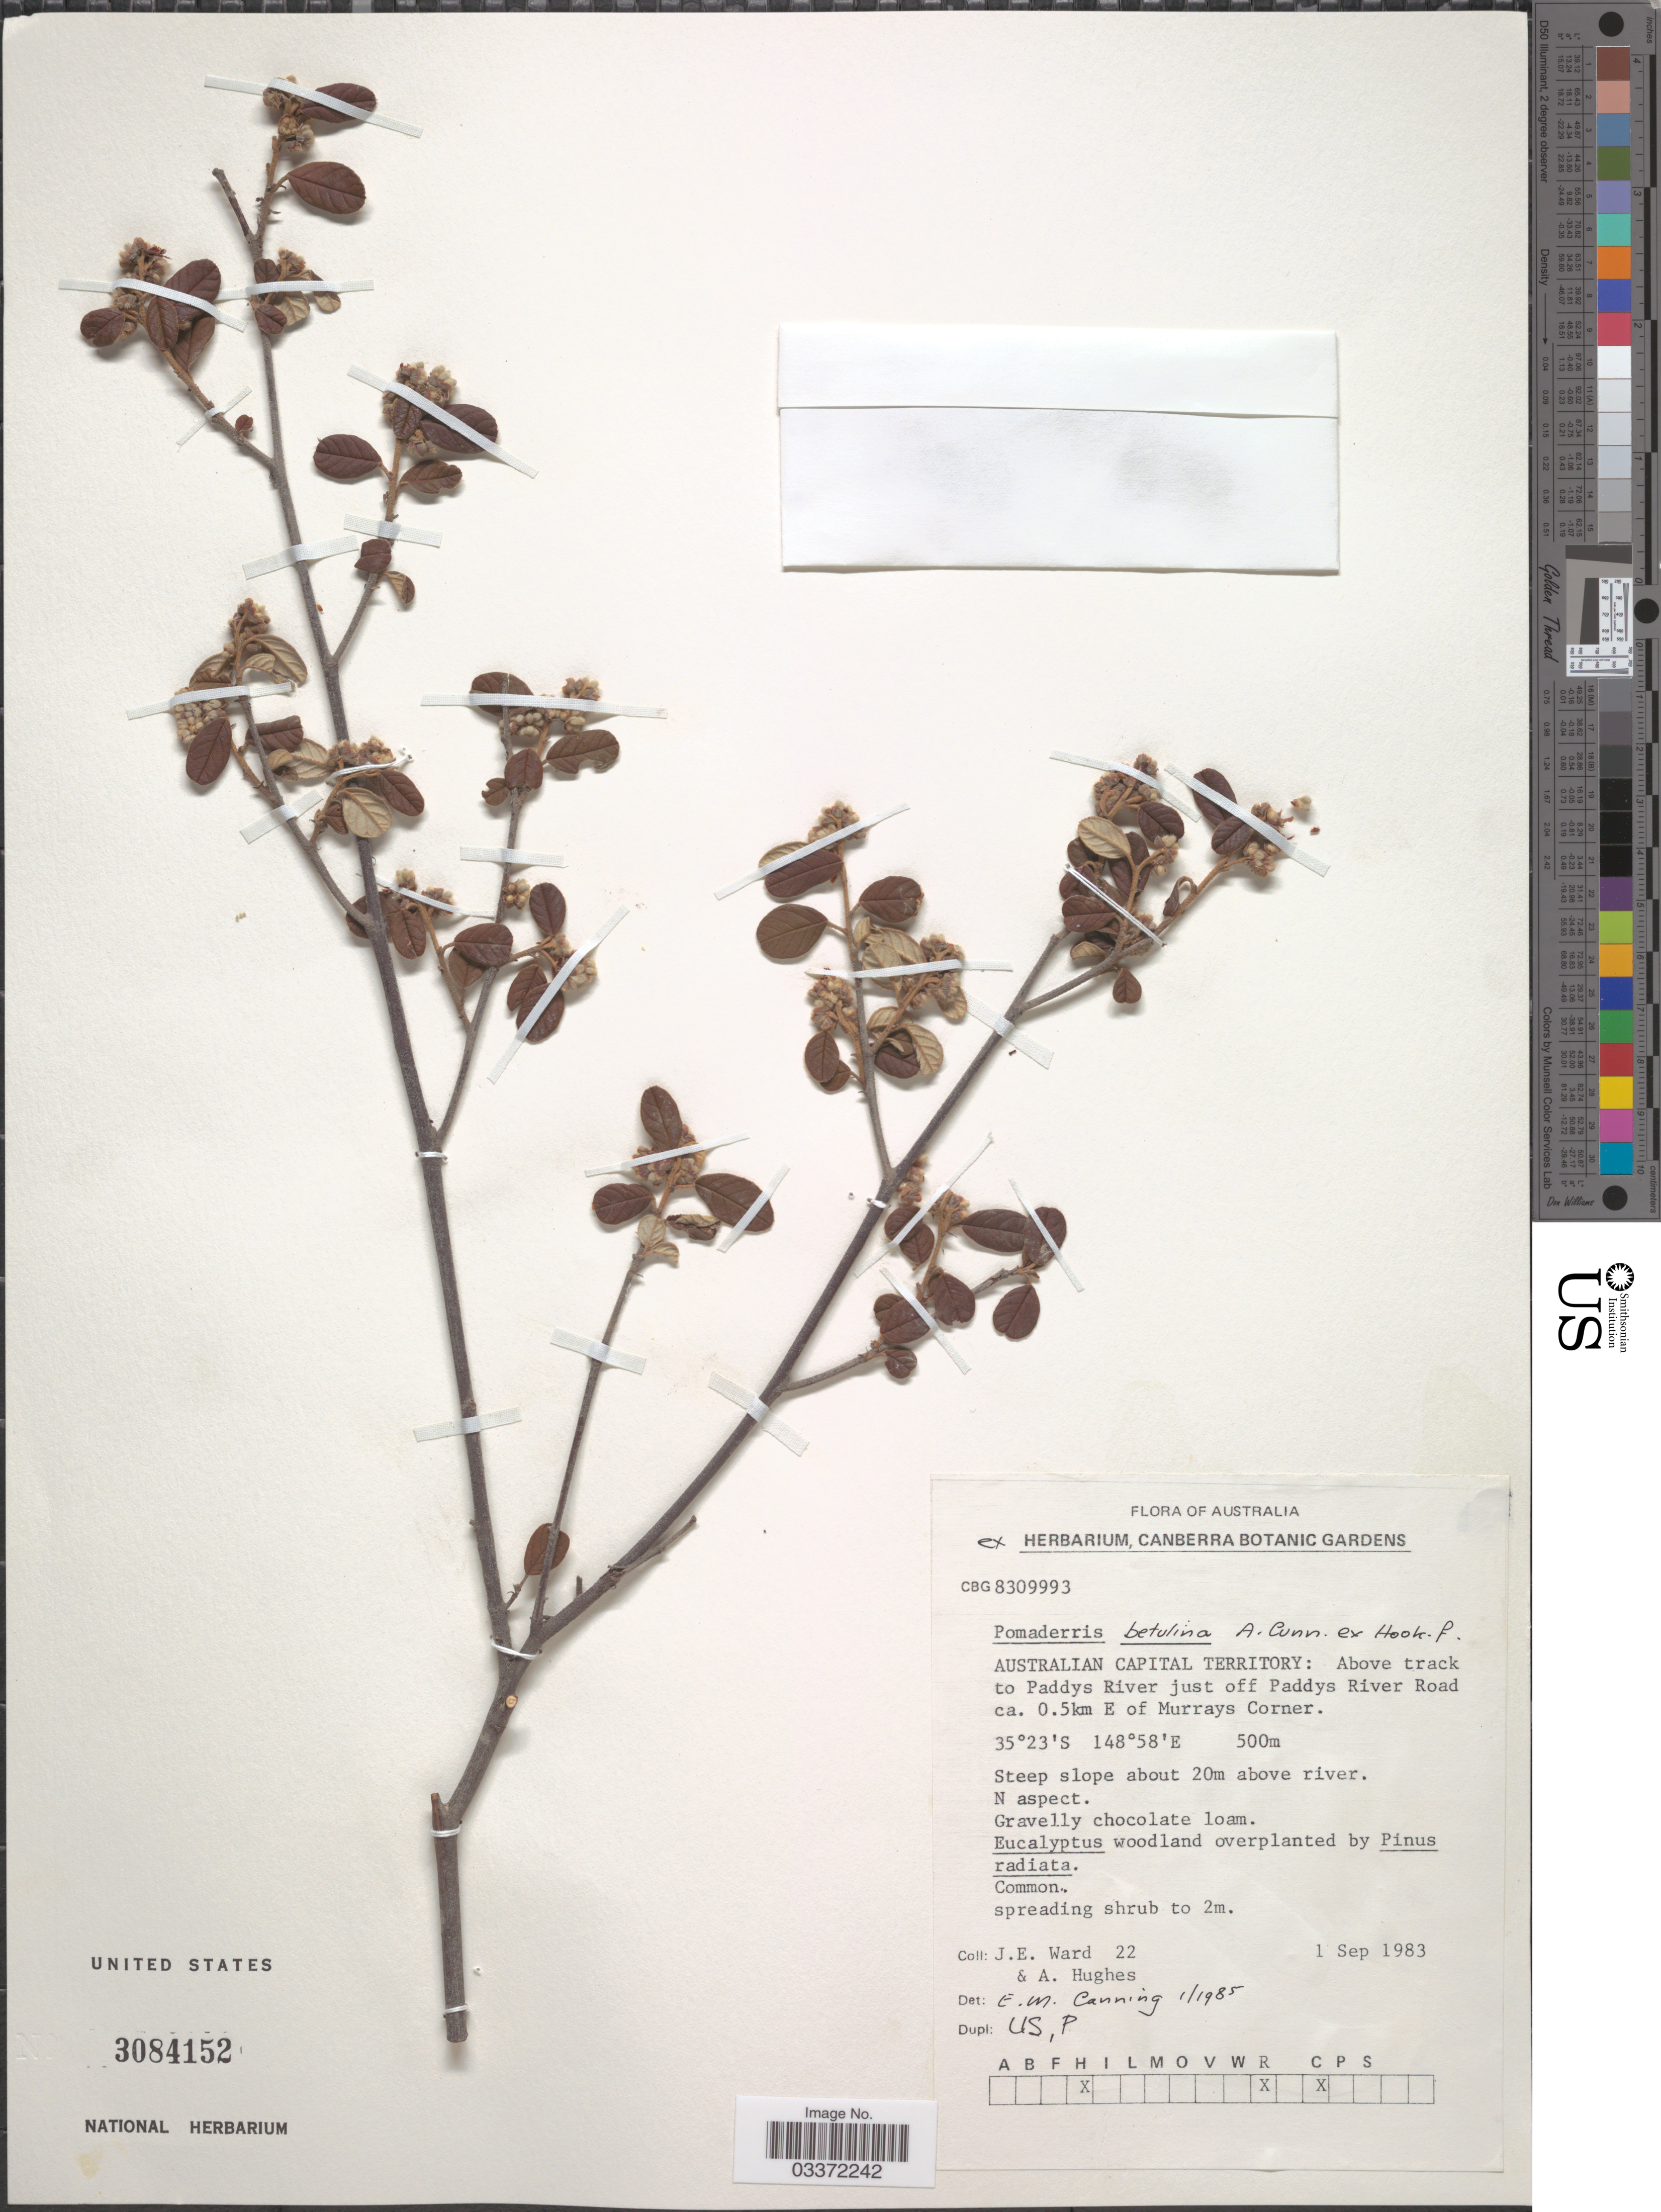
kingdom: Plantae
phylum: Tracheophyta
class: Magnoliopsida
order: Rosales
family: Rhamnaceae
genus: Pomaderris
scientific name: Pomaderris betulina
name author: A. Cunn.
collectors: J. Ward & A. Hughes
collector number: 22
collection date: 1983-09-01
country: Australia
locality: Australian Capital Territory: Above track to Paddys River just off Paddys River Road ca. 0.5km E of Murrays Corner, Steep slope about 20m above river.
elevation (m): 500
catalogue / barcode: US 3084152